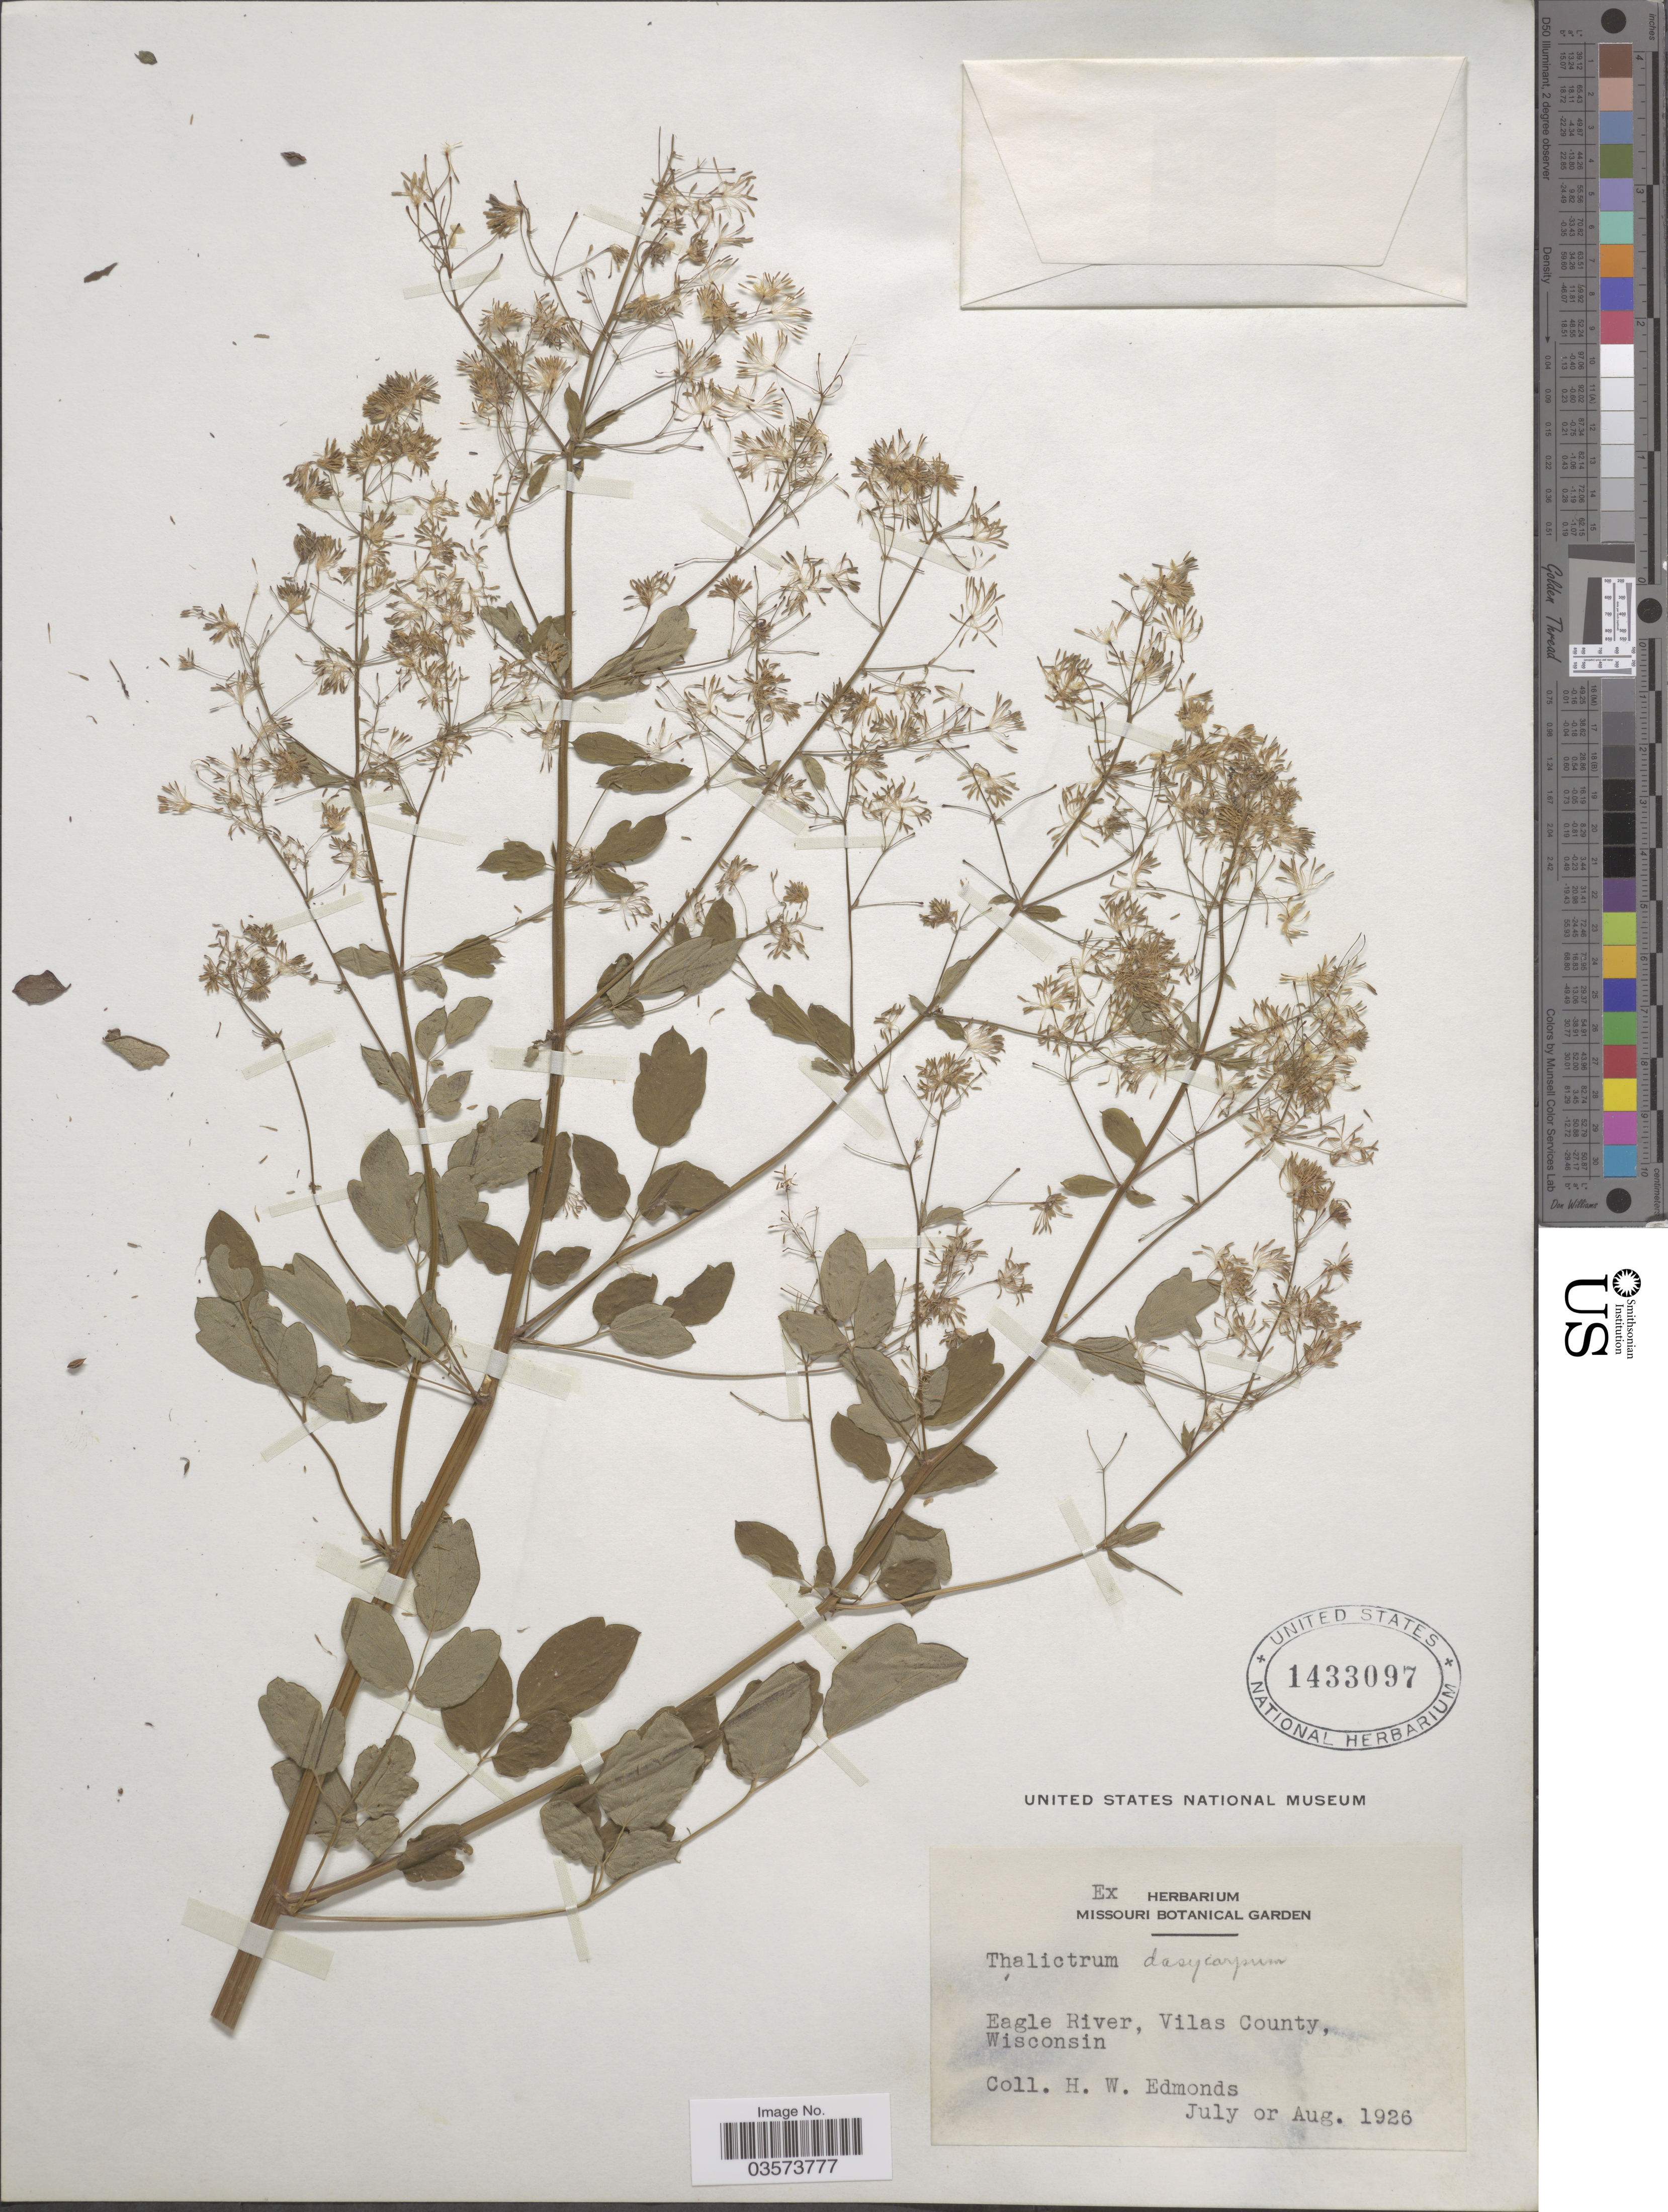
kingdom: Plantae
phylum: Tracheophyta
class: Magnoliopsida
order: Ranunculales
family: Ranunculaceae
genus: Thalictrum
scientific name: Thalictrum dasycarpum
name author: Fisch. & Avé-Lall.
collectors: H. Edmonds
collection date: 1926-07/1926-08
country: United States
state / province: Wisconsin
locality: Eagle River, Vilas County.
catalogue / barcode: US 1433097